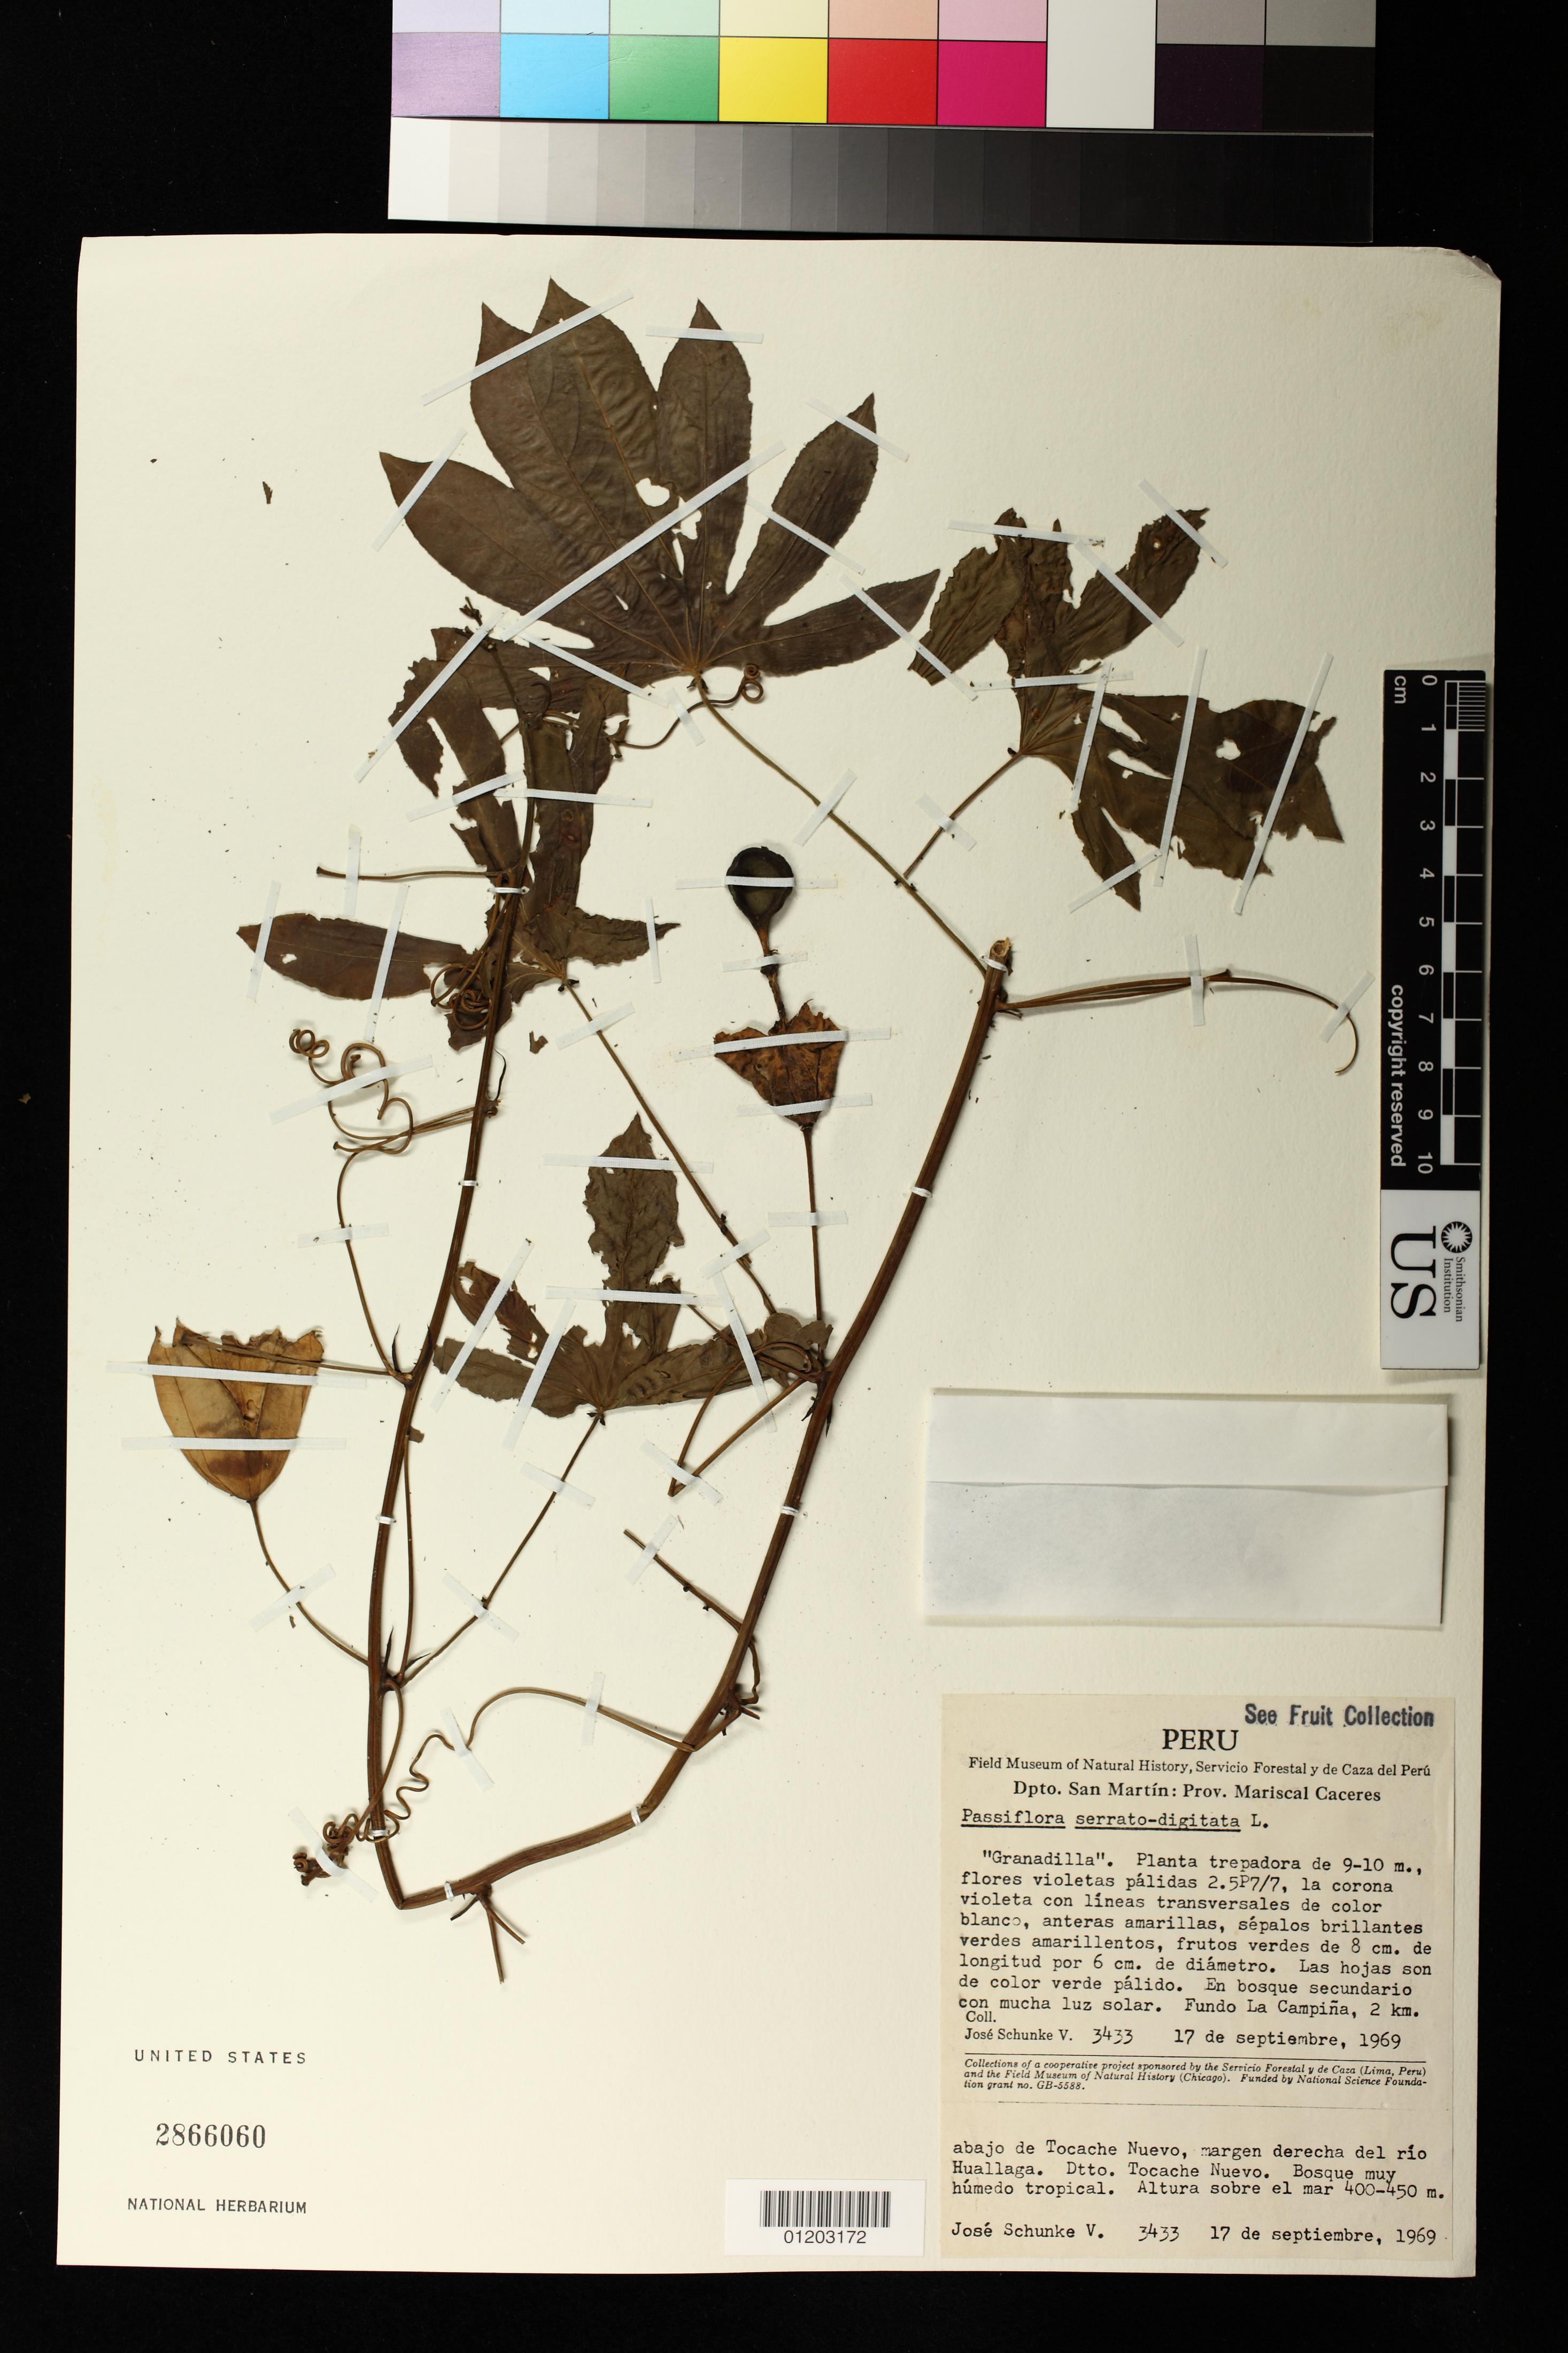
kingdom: Plantae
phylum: Tracheophyta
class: Magnoliopsida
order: Malpighiales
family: Passifloraceae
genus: Passiflora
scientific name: Passiflora serratodigitata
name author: L.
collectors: J. Schunke Vigo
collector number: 3433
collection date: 1969-09-17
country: Peru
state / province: San Martín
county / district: Mariscal Cáceres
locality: Fundo La Campina, 2 km. abajo de Tocache Nuevo, margen derecha del rio Huallaga. Dtto. Tocache Nuevo.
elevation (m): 400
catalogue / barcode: US 2866060